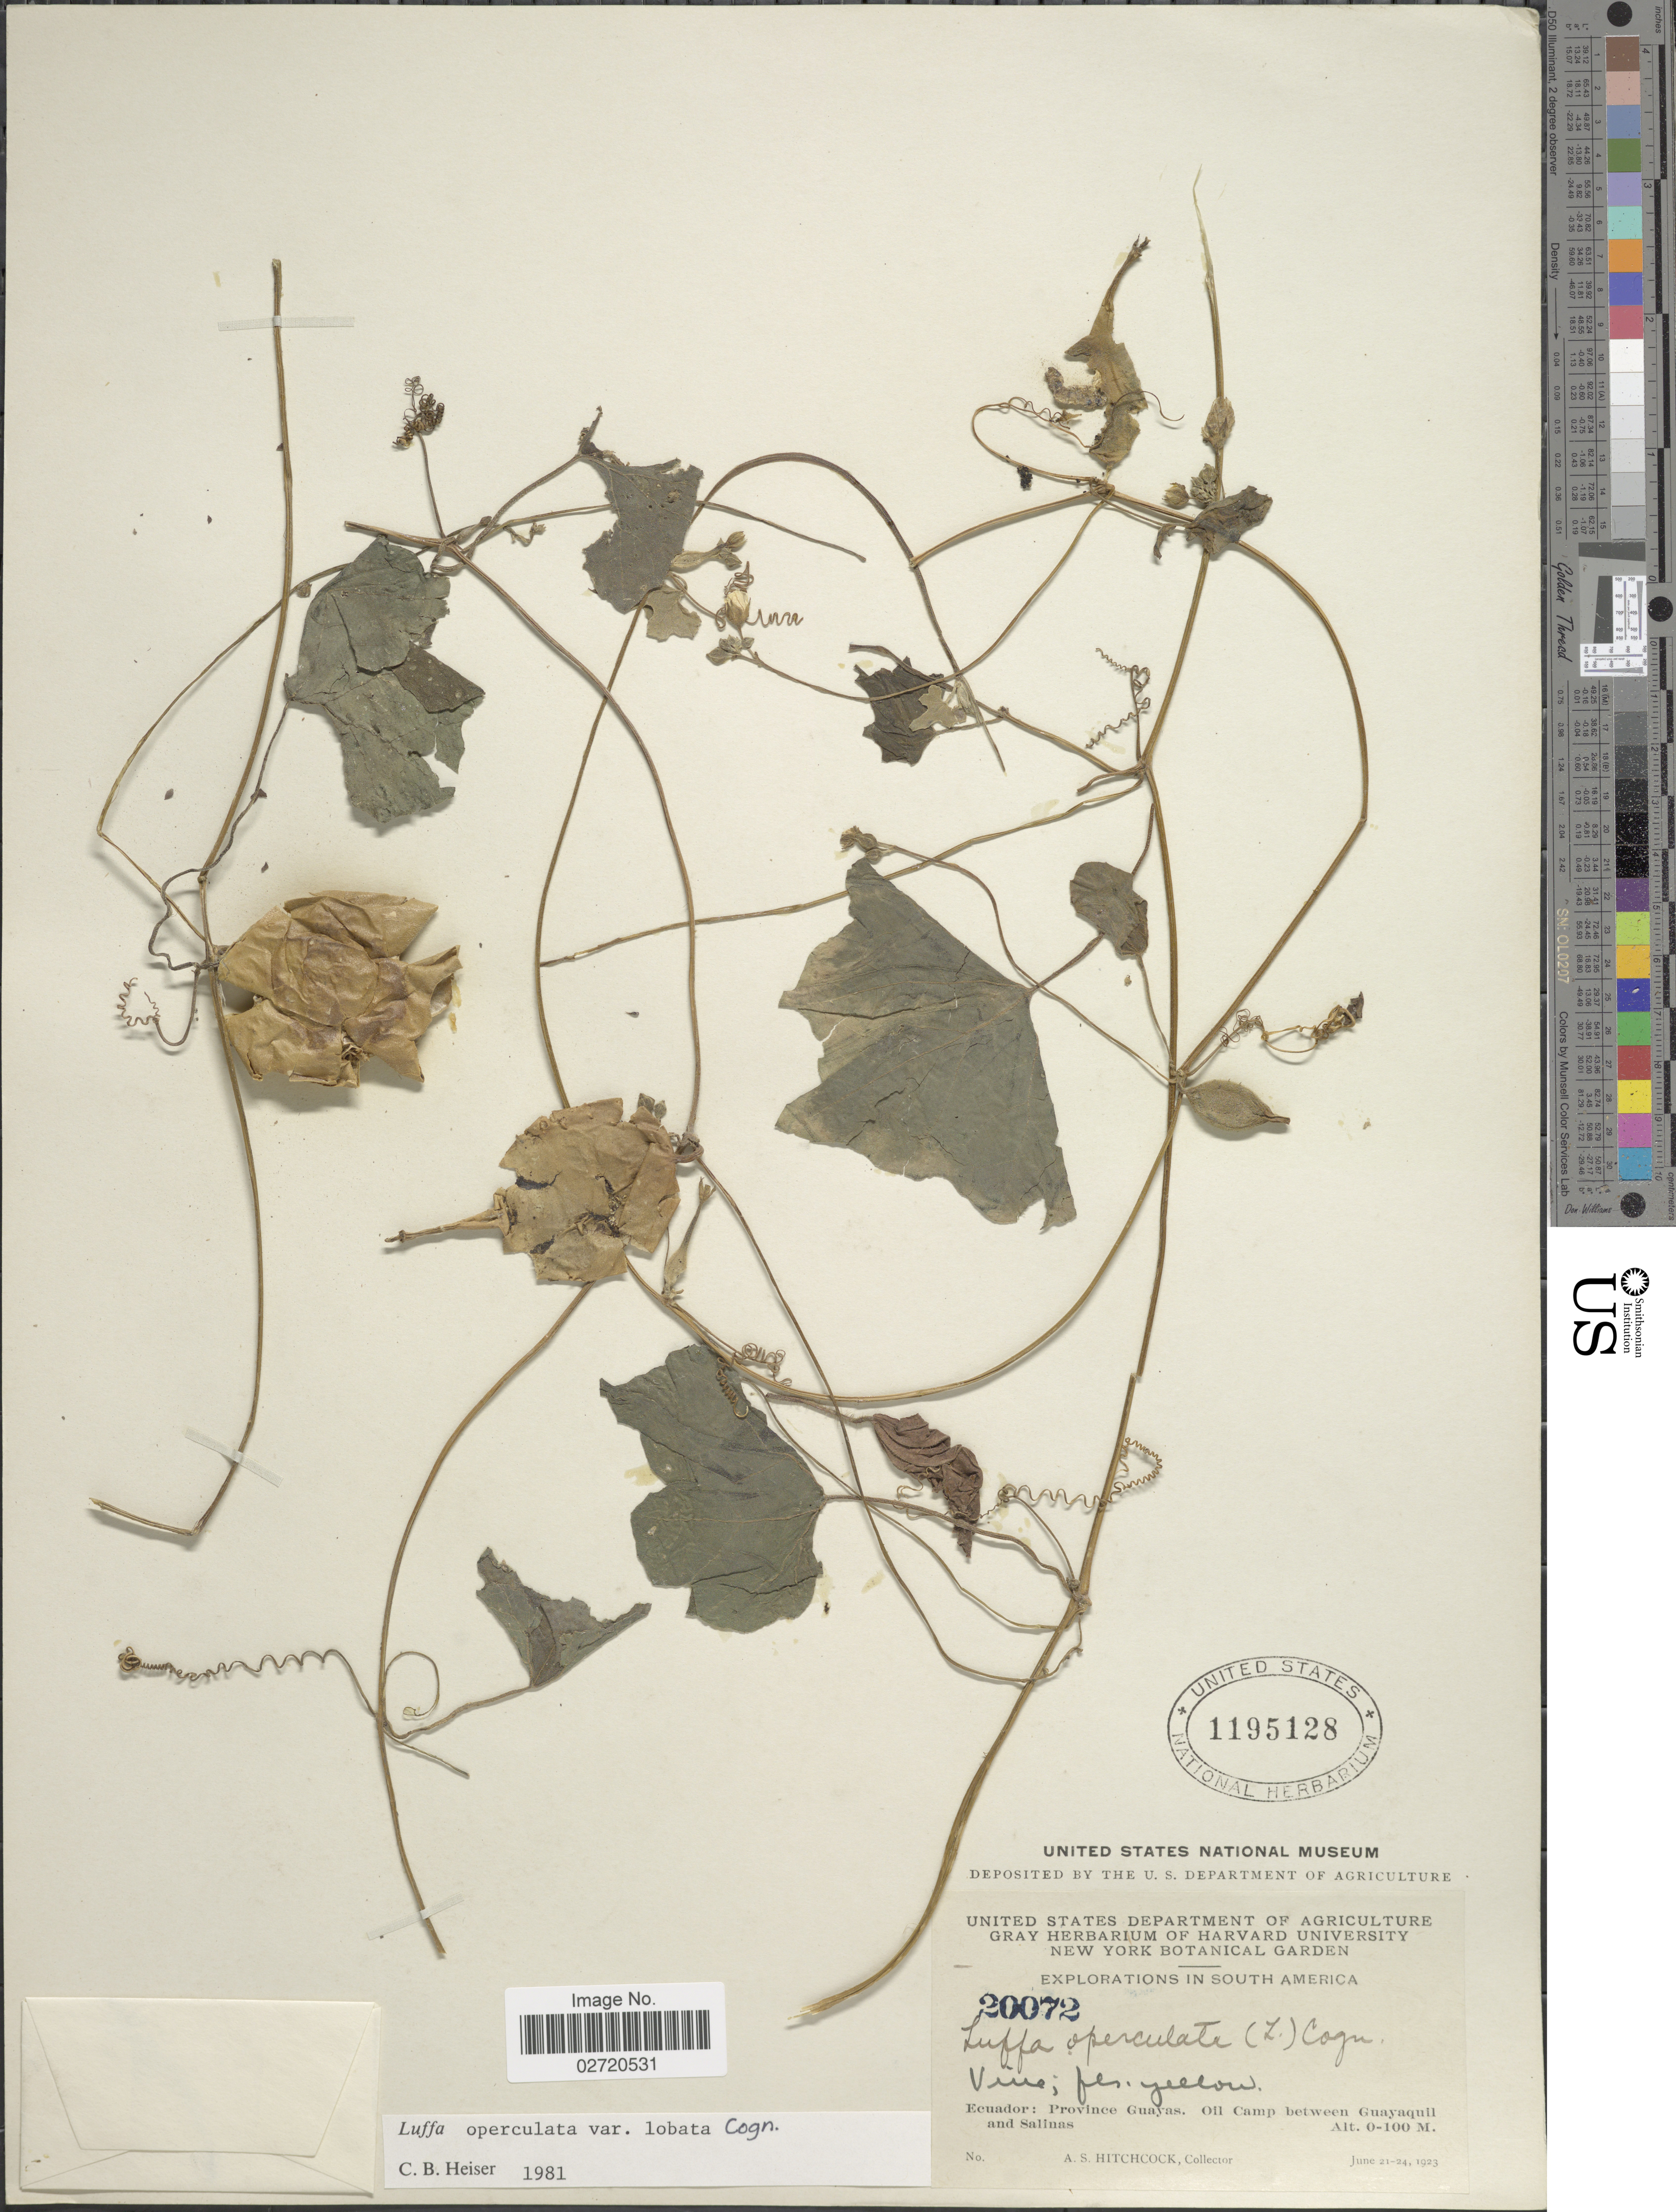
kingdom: Plantae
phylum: Tracheophyta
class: Magnoliopsida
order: Cucurbitales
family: Cucurbitaceae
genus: Luffa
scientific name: Luffa operculata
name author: (L.) Cogn.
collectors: A. S. Hitchcock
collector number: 20072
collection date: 1923-06-21/1923-06-24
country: Ecuador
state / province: Guayas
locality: Province Guayas. Oil Camp between Guayaquil and Salinas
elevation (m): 0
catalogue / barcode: US 1195128